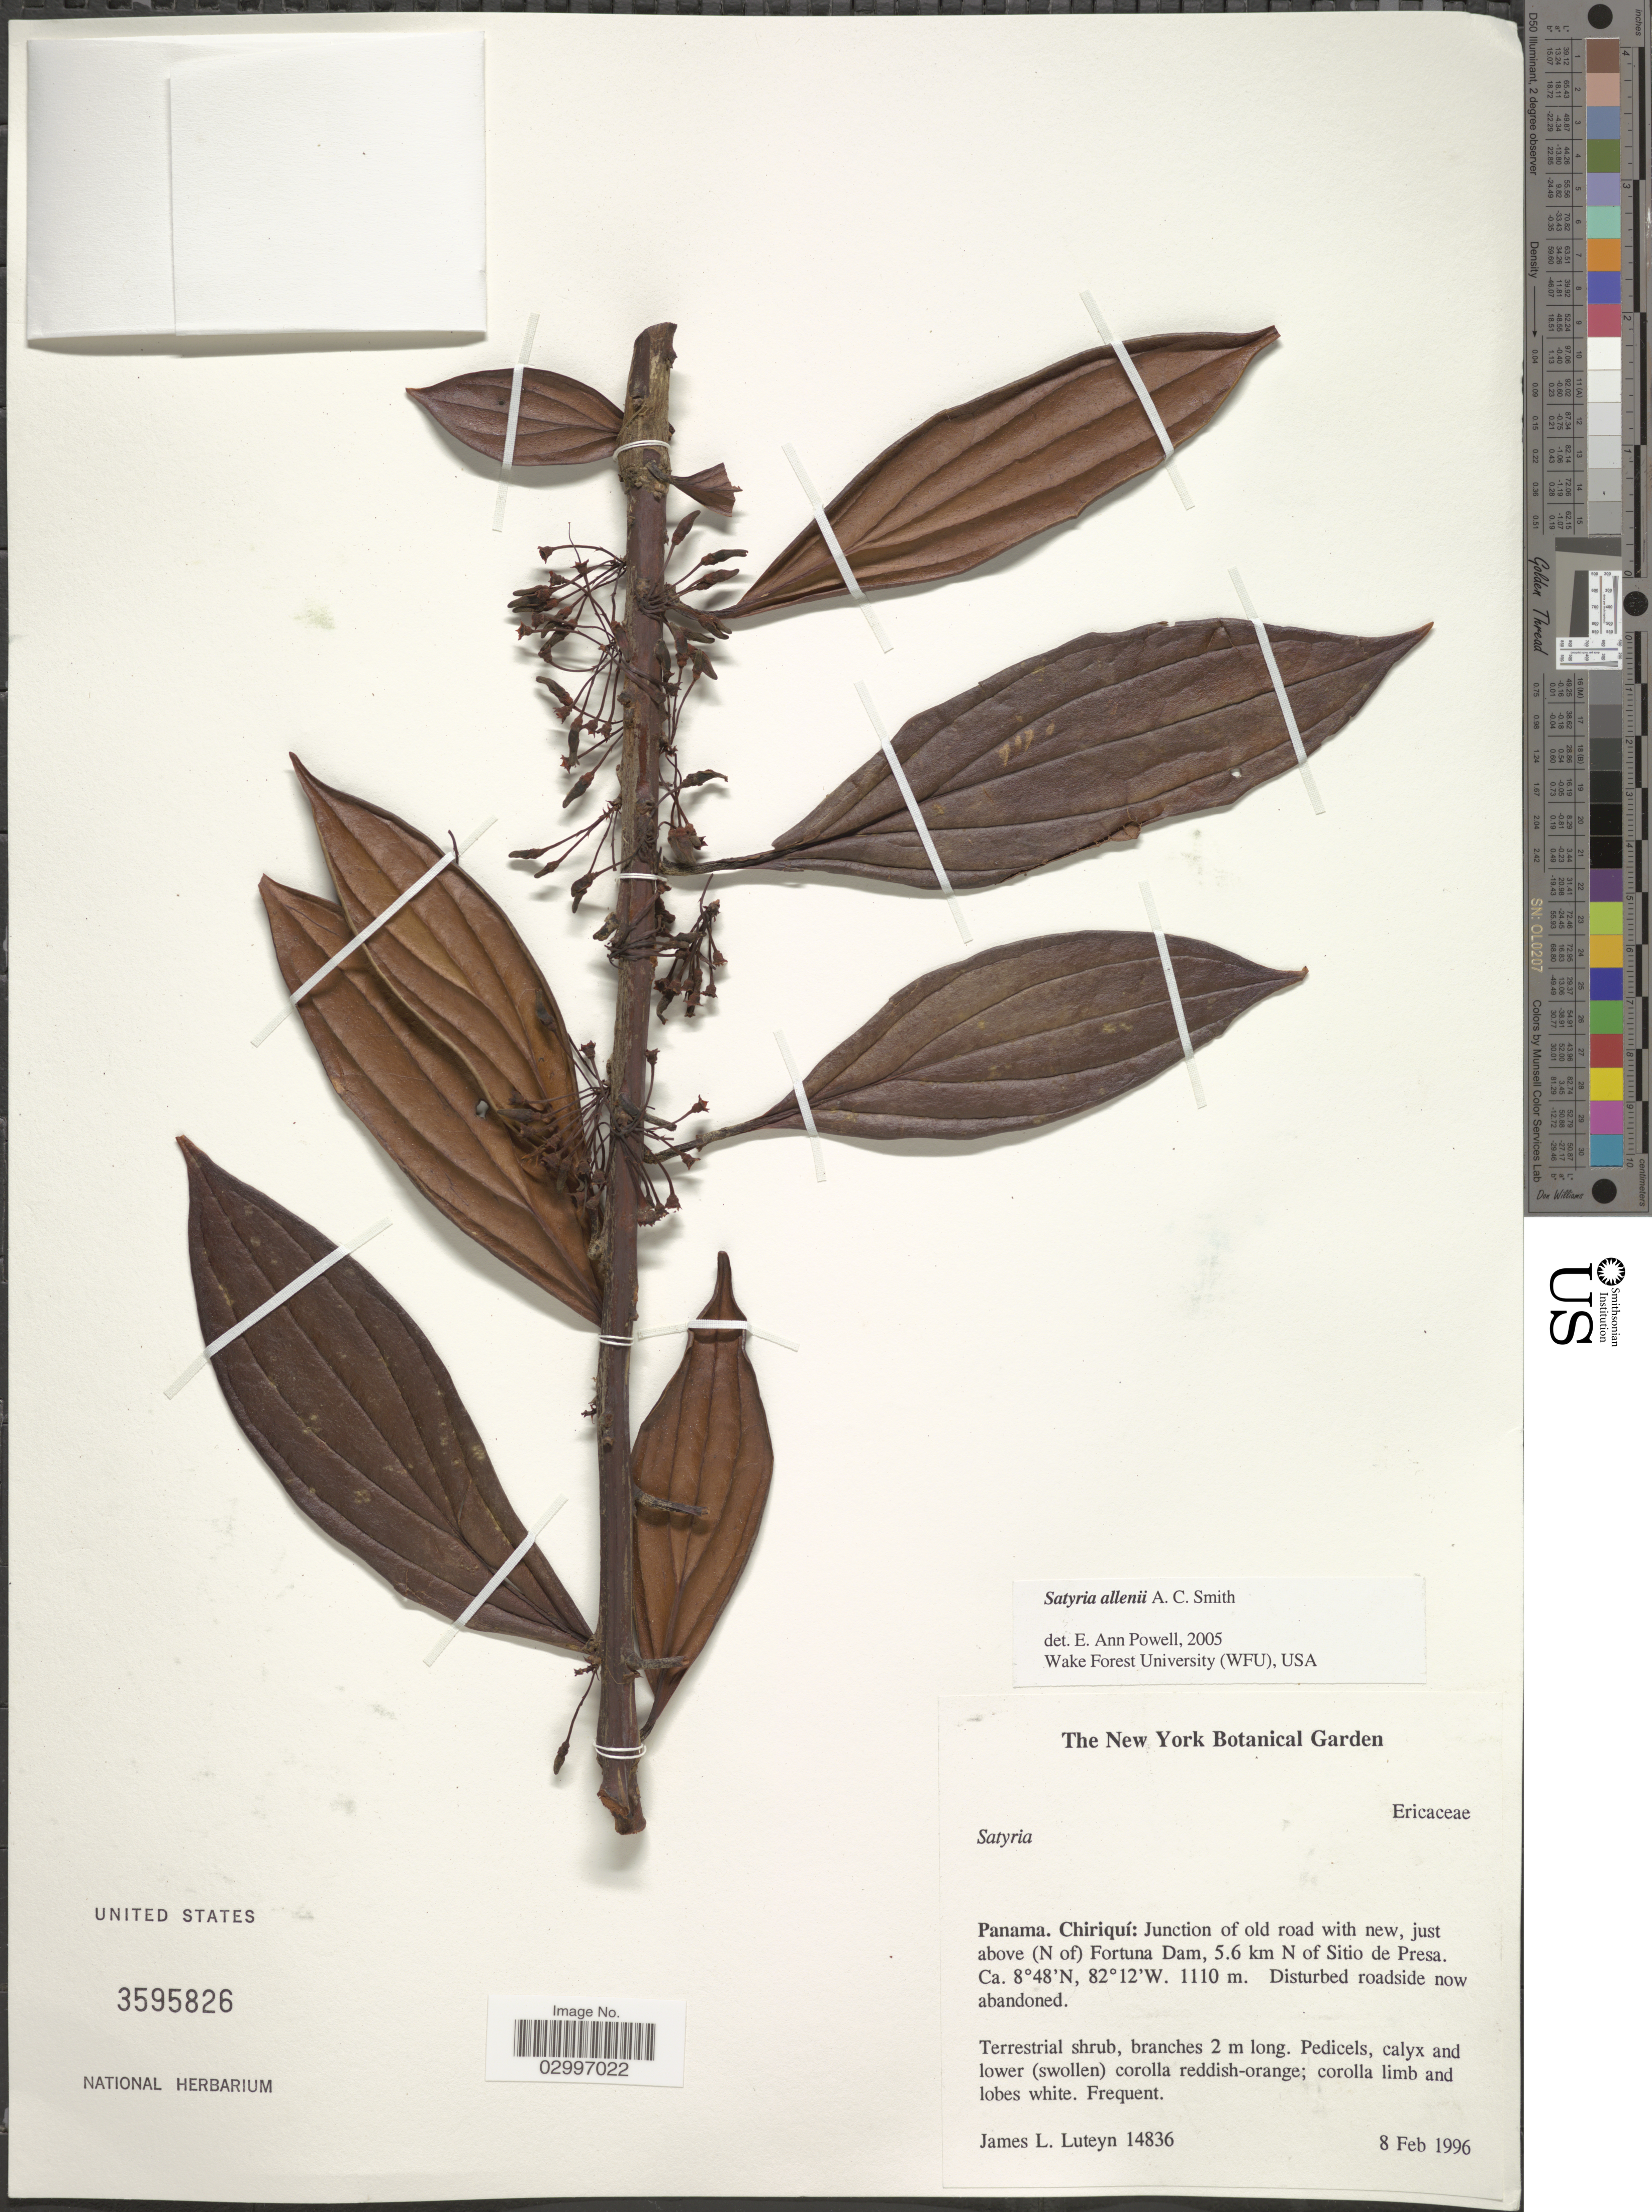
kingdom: Plantae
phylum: Tracheophyta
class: Magnoliopsida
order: Ericales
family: Ericaceae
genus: Satyria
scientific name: Satyria allenii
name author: A.C. Sm.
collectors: J. Luteyn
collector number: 14836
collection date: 1996-02-08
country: Panama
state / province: Chiriqui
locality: Junction of old road with new, just above (N of) Fortuna Dam, 5.6 km N of Sitio de Presa.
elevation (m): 1110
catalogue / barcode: US 3595826